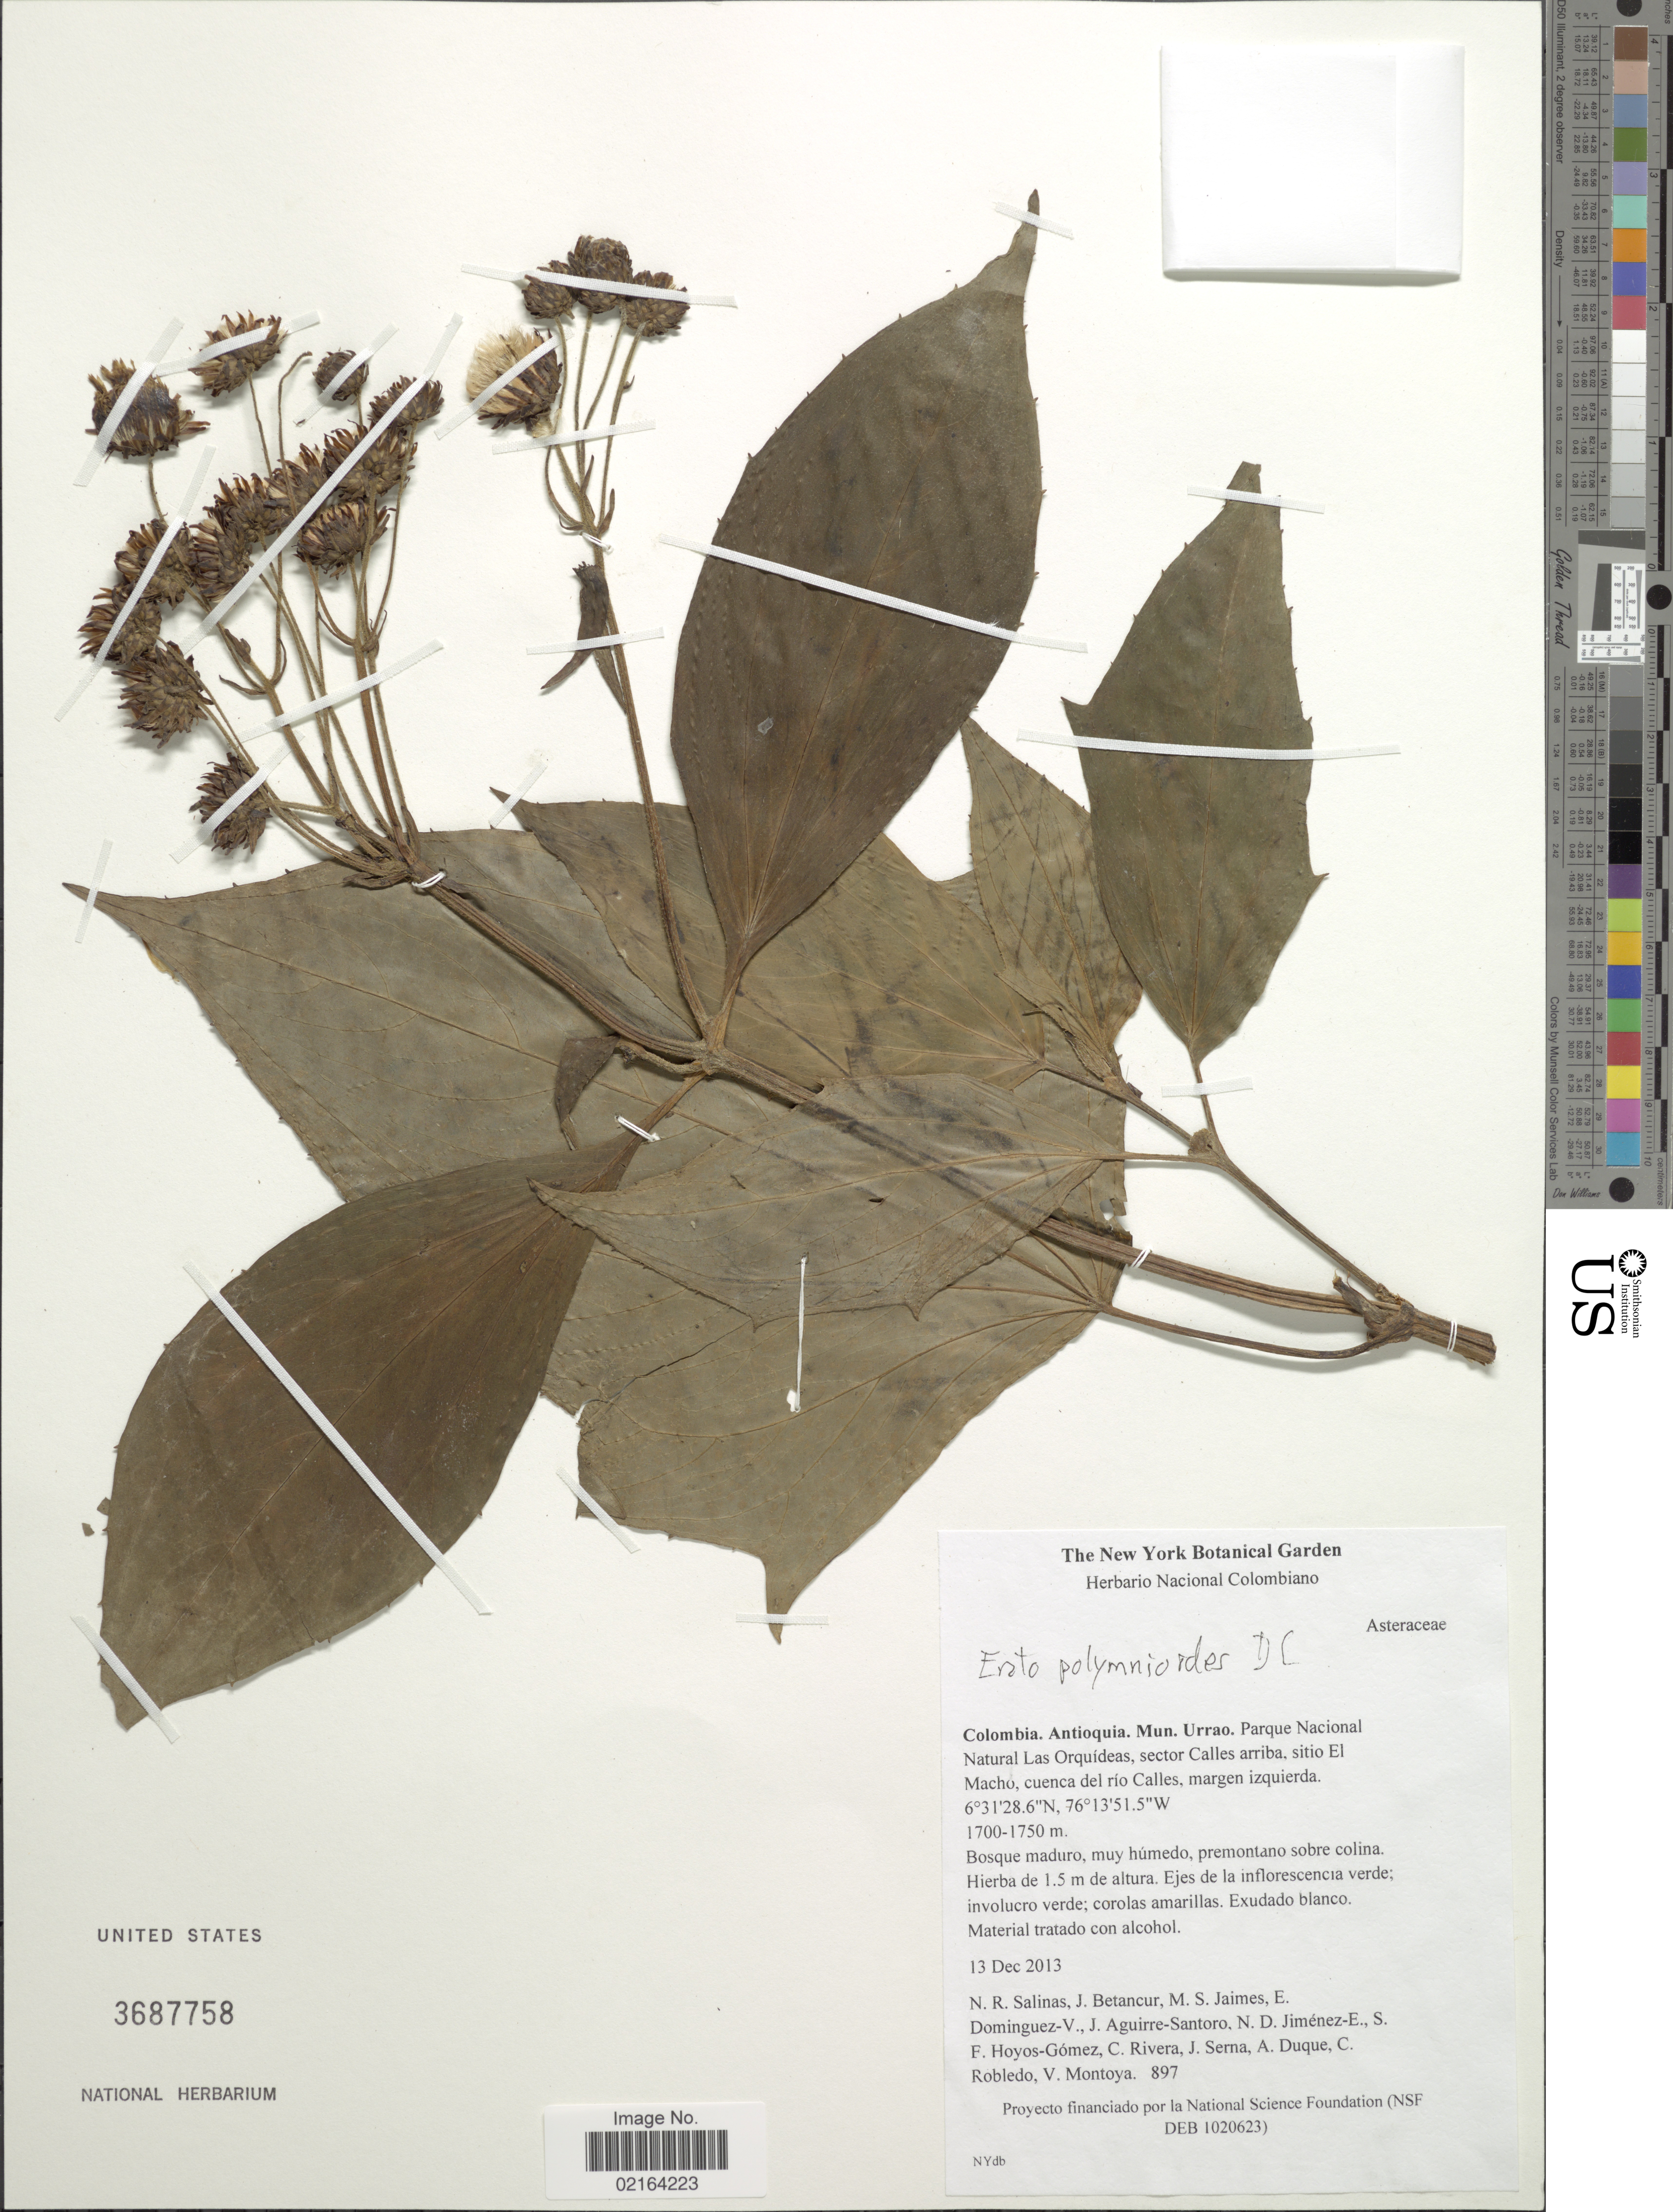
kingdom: Plantae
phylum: Tracheophyta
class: Magnoliopsida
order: Asterales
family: Asteraceae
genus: Erato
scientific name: Erato polymnioides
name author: DC.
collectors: N. Salinas, J. Betancur, M. Jaimes, E. Dominguez-V. & et al.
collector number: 897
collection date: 2013-12-13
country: Colombia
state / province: Antioquia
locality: Antioquia, Mun. Urrao, Parque Nacional Natural Las Orquideas, sector Calles arriba, sitio El Macho, cuenca del rio Calles, margen izquierda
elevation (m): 1700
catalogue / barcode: US 3687758